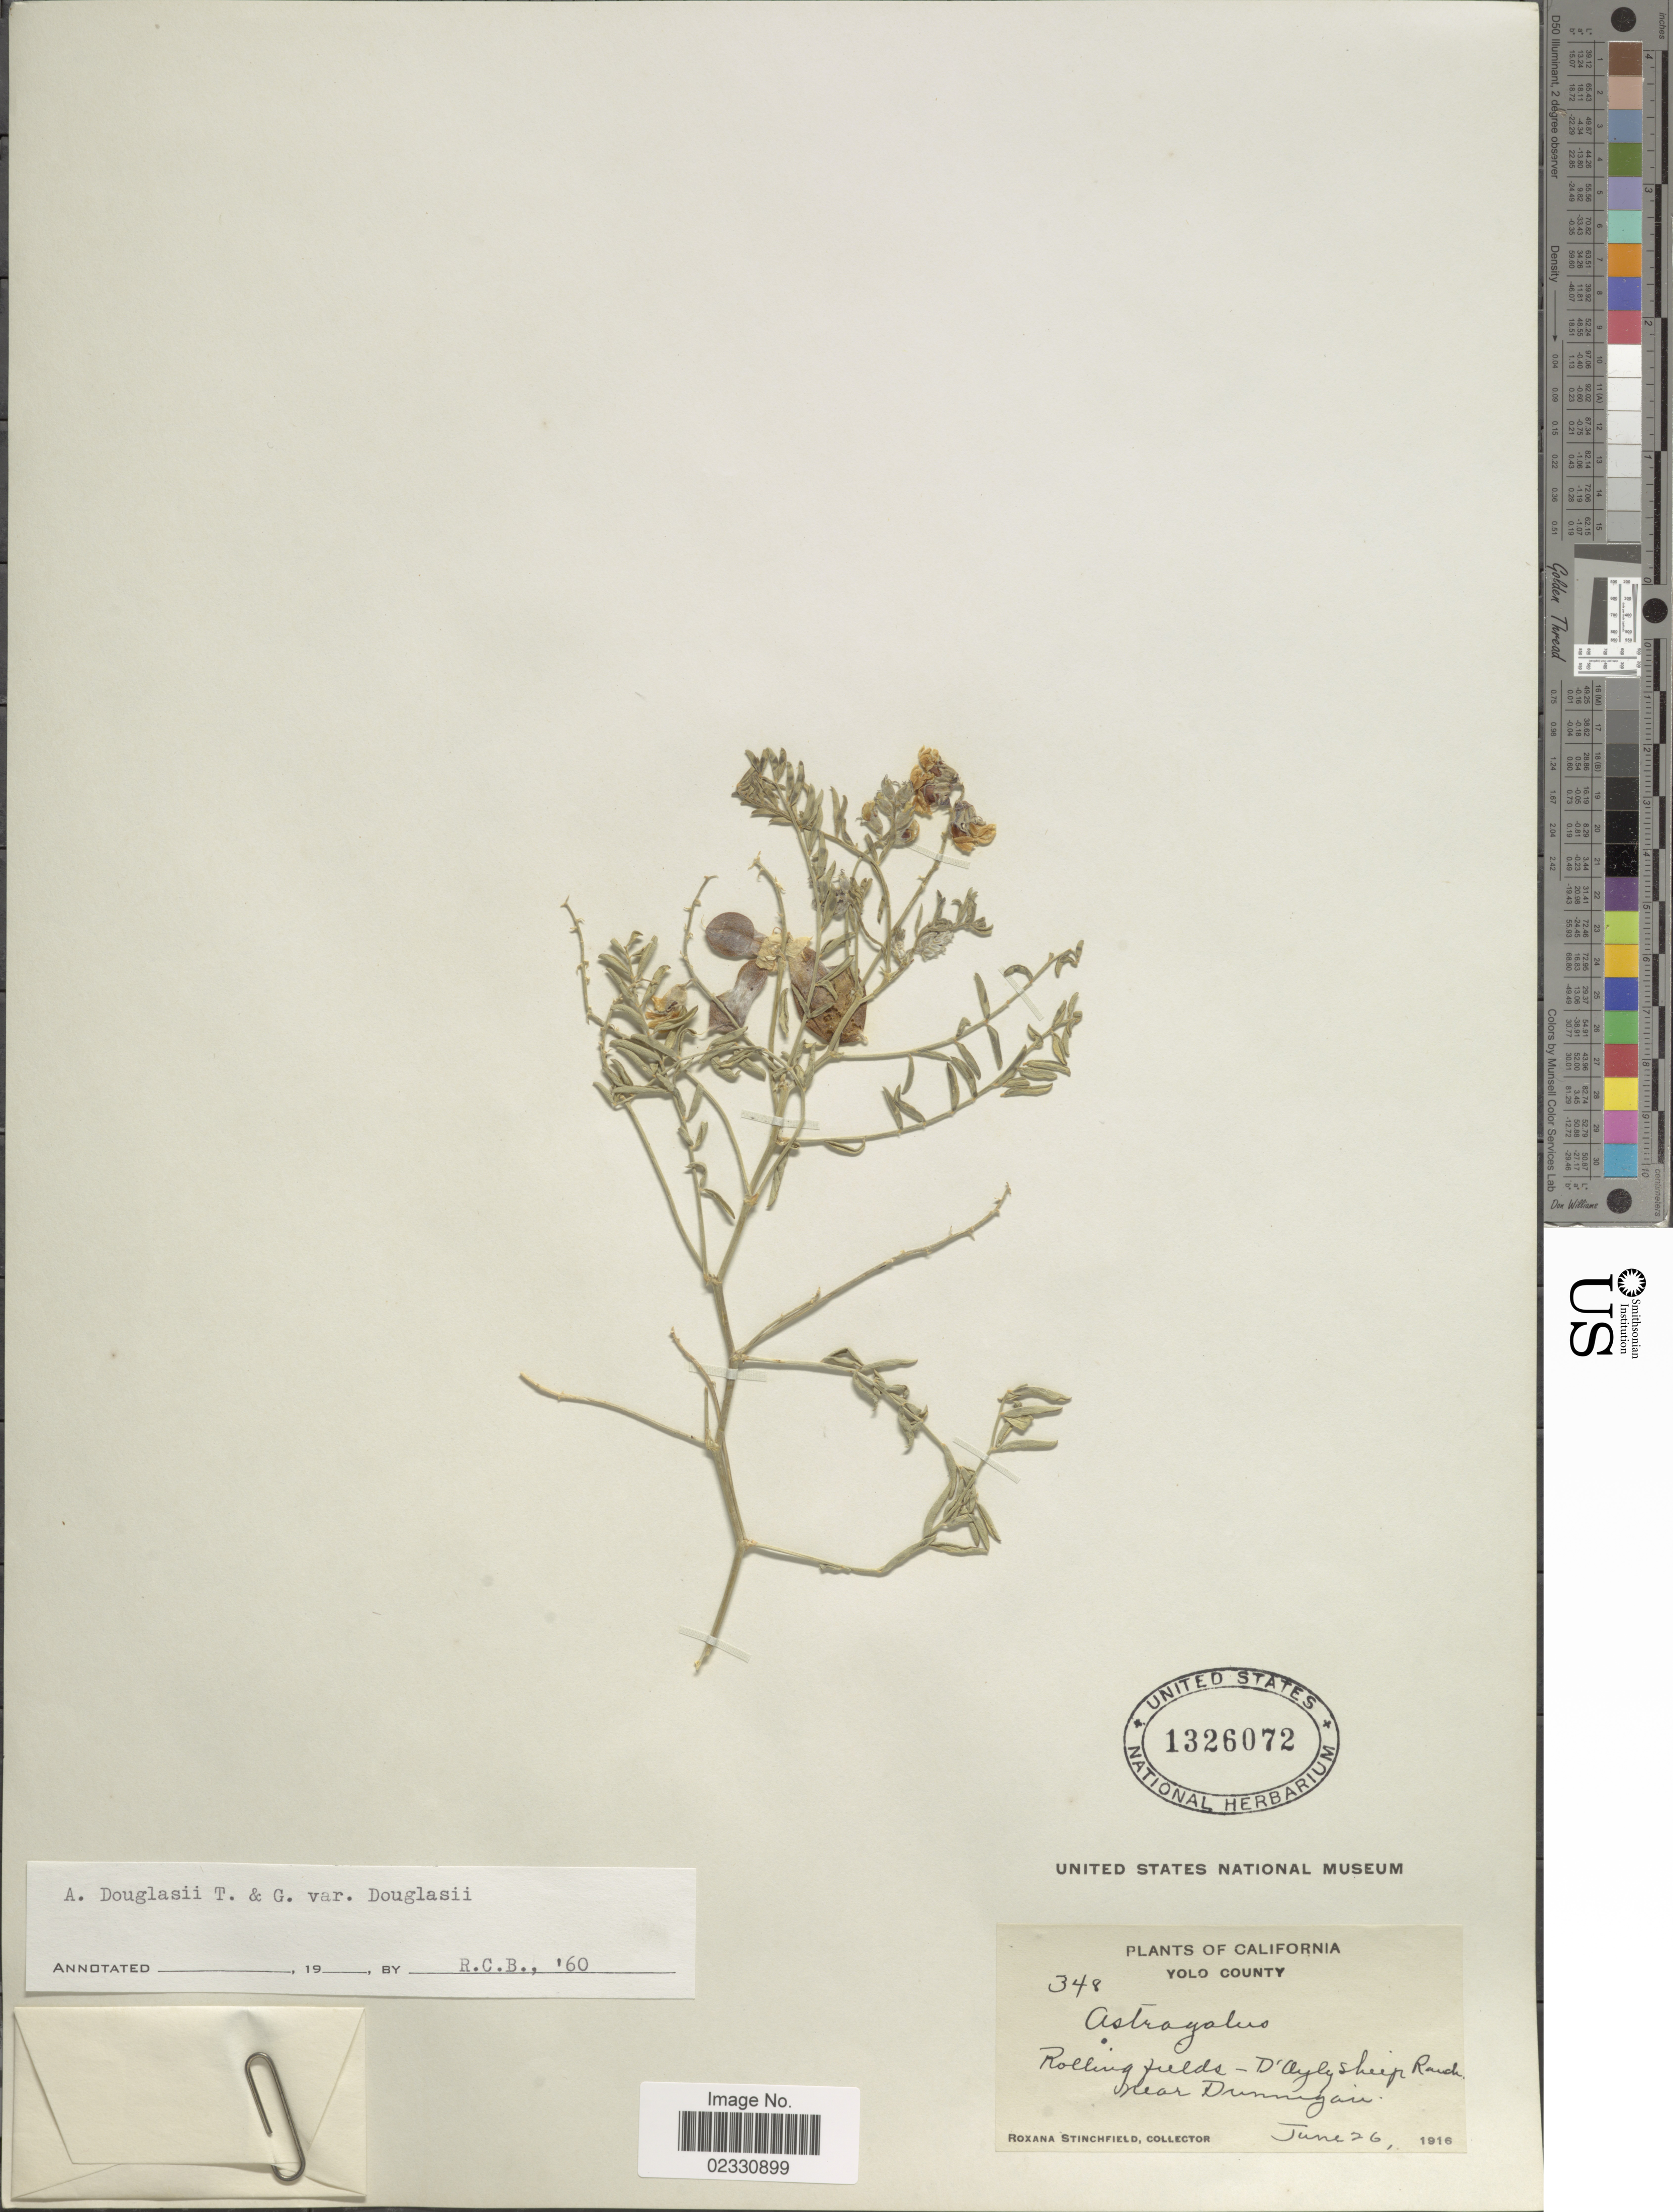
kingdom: Plantae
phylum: Tracheophyta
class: Magnoliopsida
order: Fabales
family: Fabaceae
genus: Astragalus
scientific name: Astragalus douglasii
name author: (Torr. & A. Gray) A. Gray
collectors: R. S. Ferris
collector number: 348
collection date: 1916-06-26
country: United States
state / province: California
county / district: Yolo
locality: Yolo County, Rolling fields - D'Ayly Sheep Ranch, near Dunnigan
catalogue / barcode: US 1326072